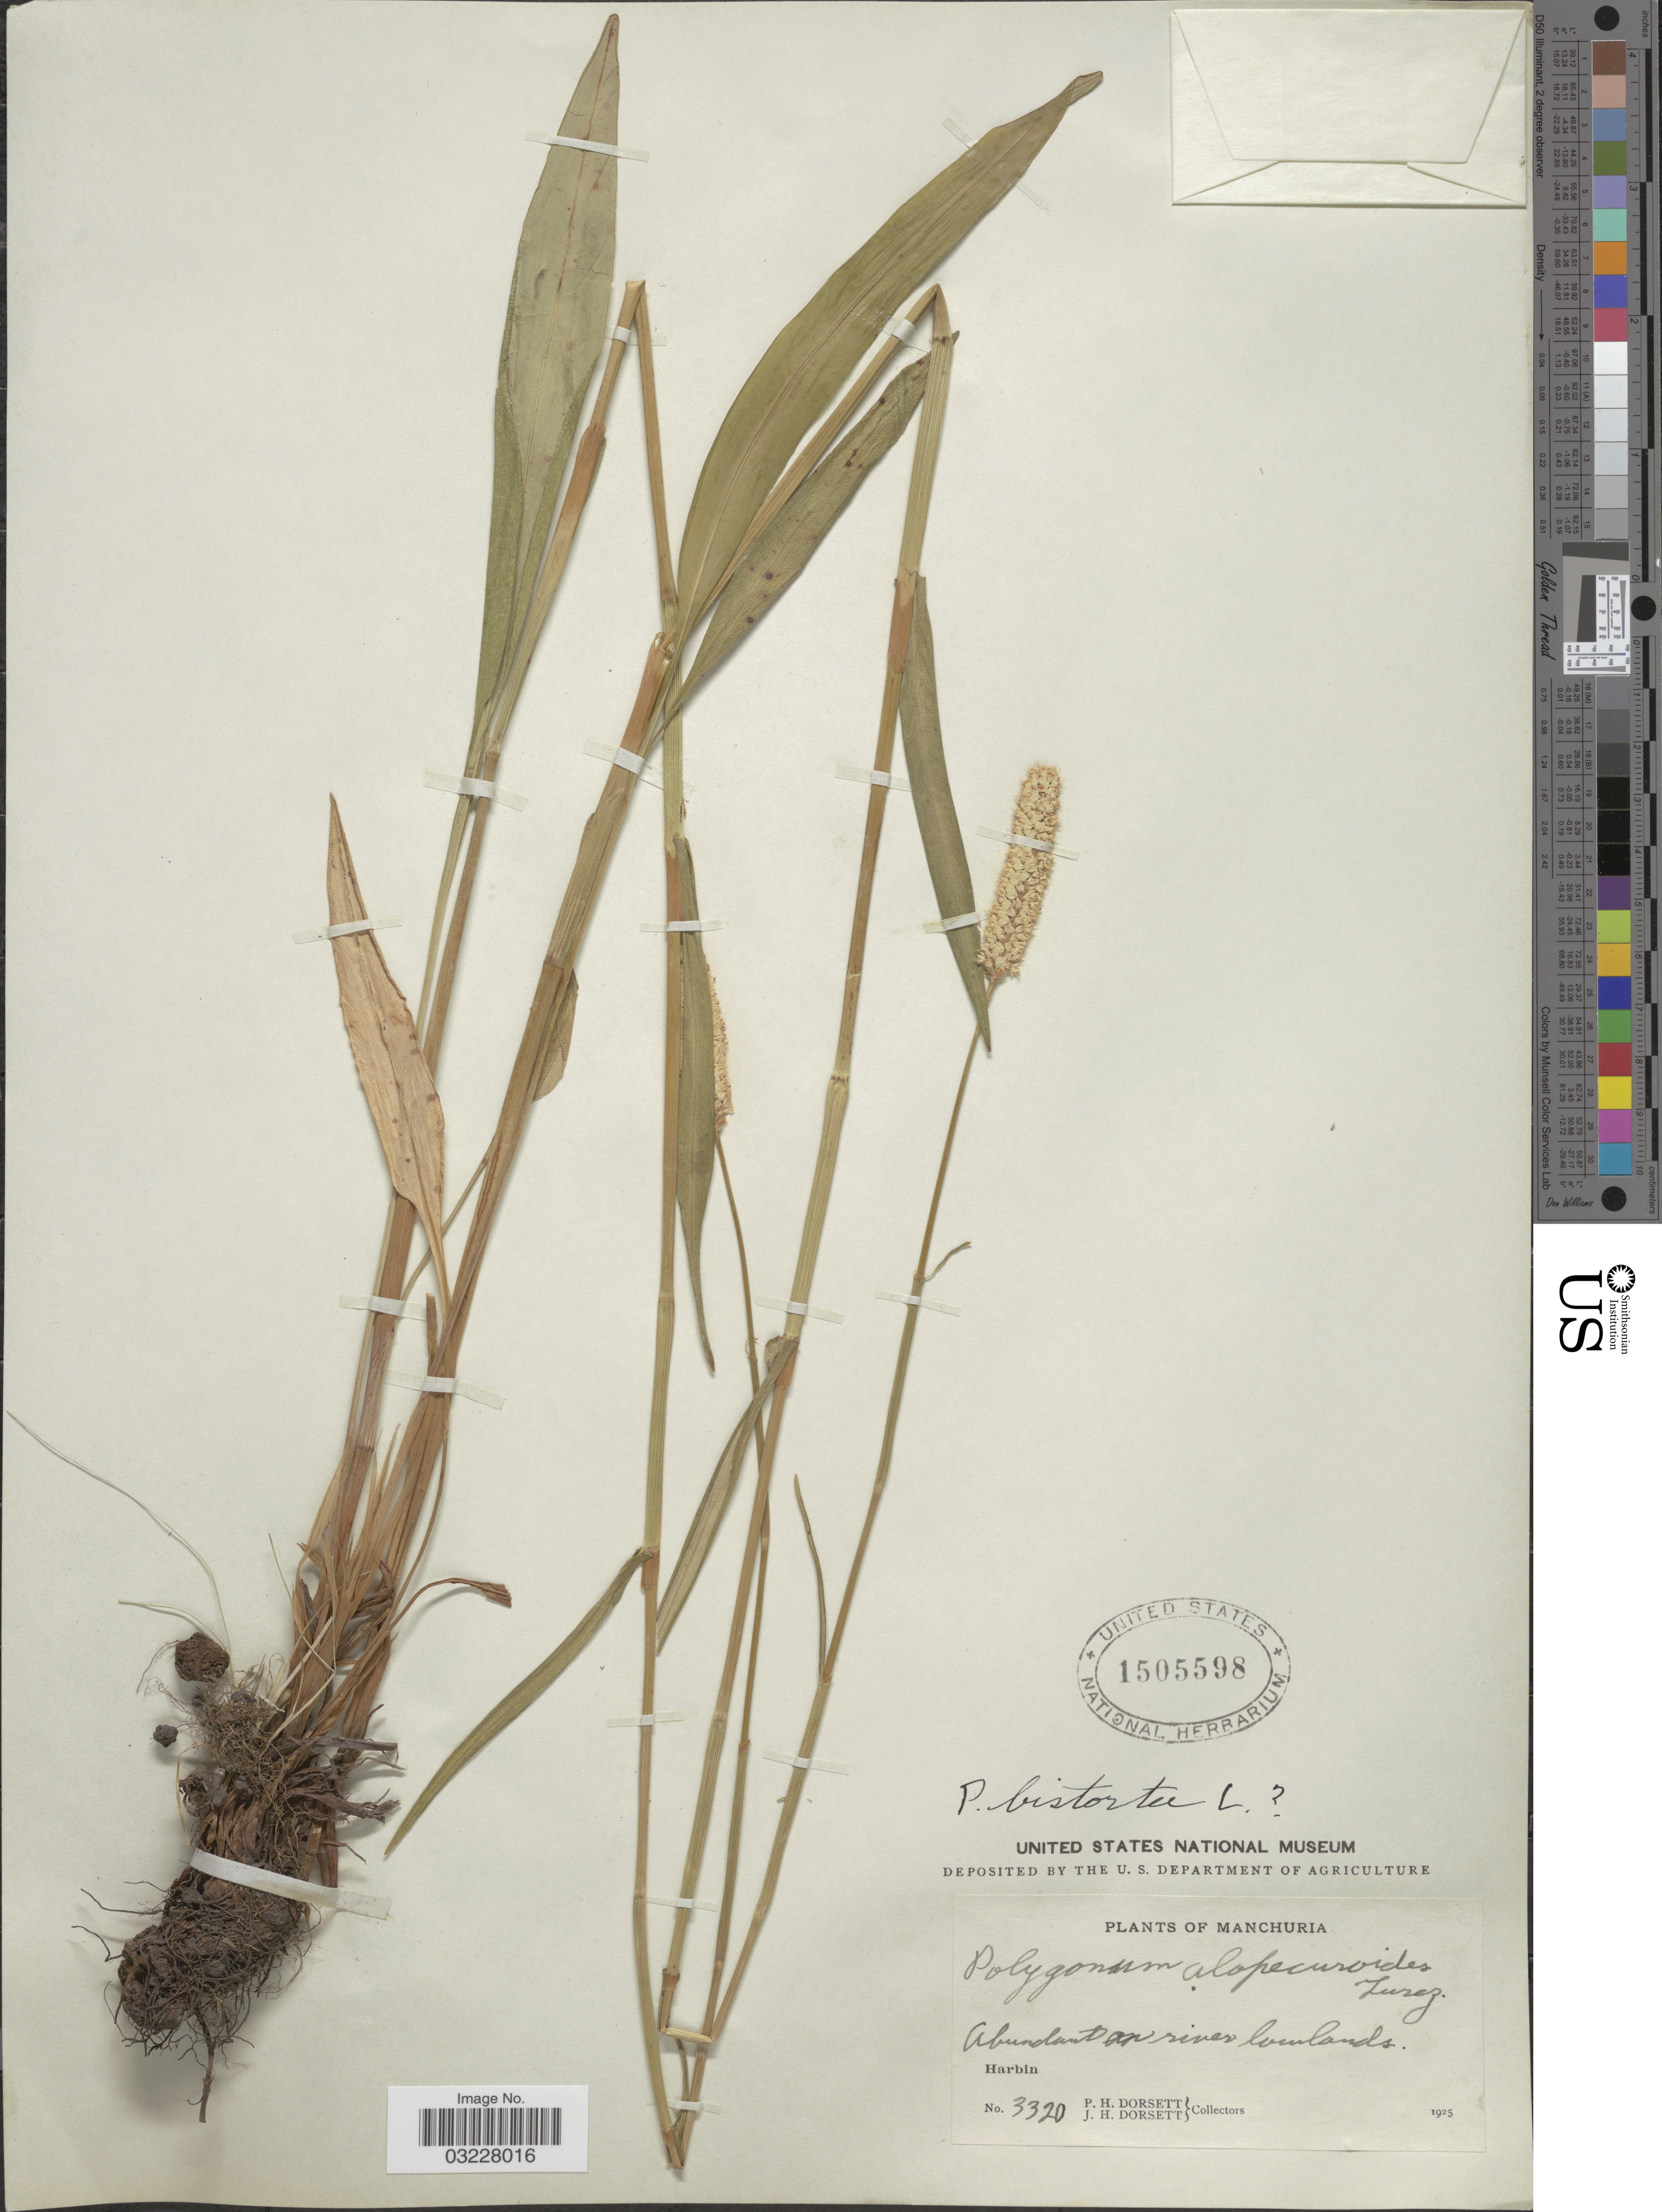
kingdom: Plantae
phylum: Tracheophyta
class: Magnoliopsida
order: Caryophyllales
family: Polygonaceae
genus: Bistorta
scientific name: Bistorta officinalis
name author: Delarbre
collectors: P. H. Dorsett & J. Dorsett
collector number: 3320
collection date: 1925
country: China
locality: Manchuria. Harbin.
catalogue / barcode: US 1505598